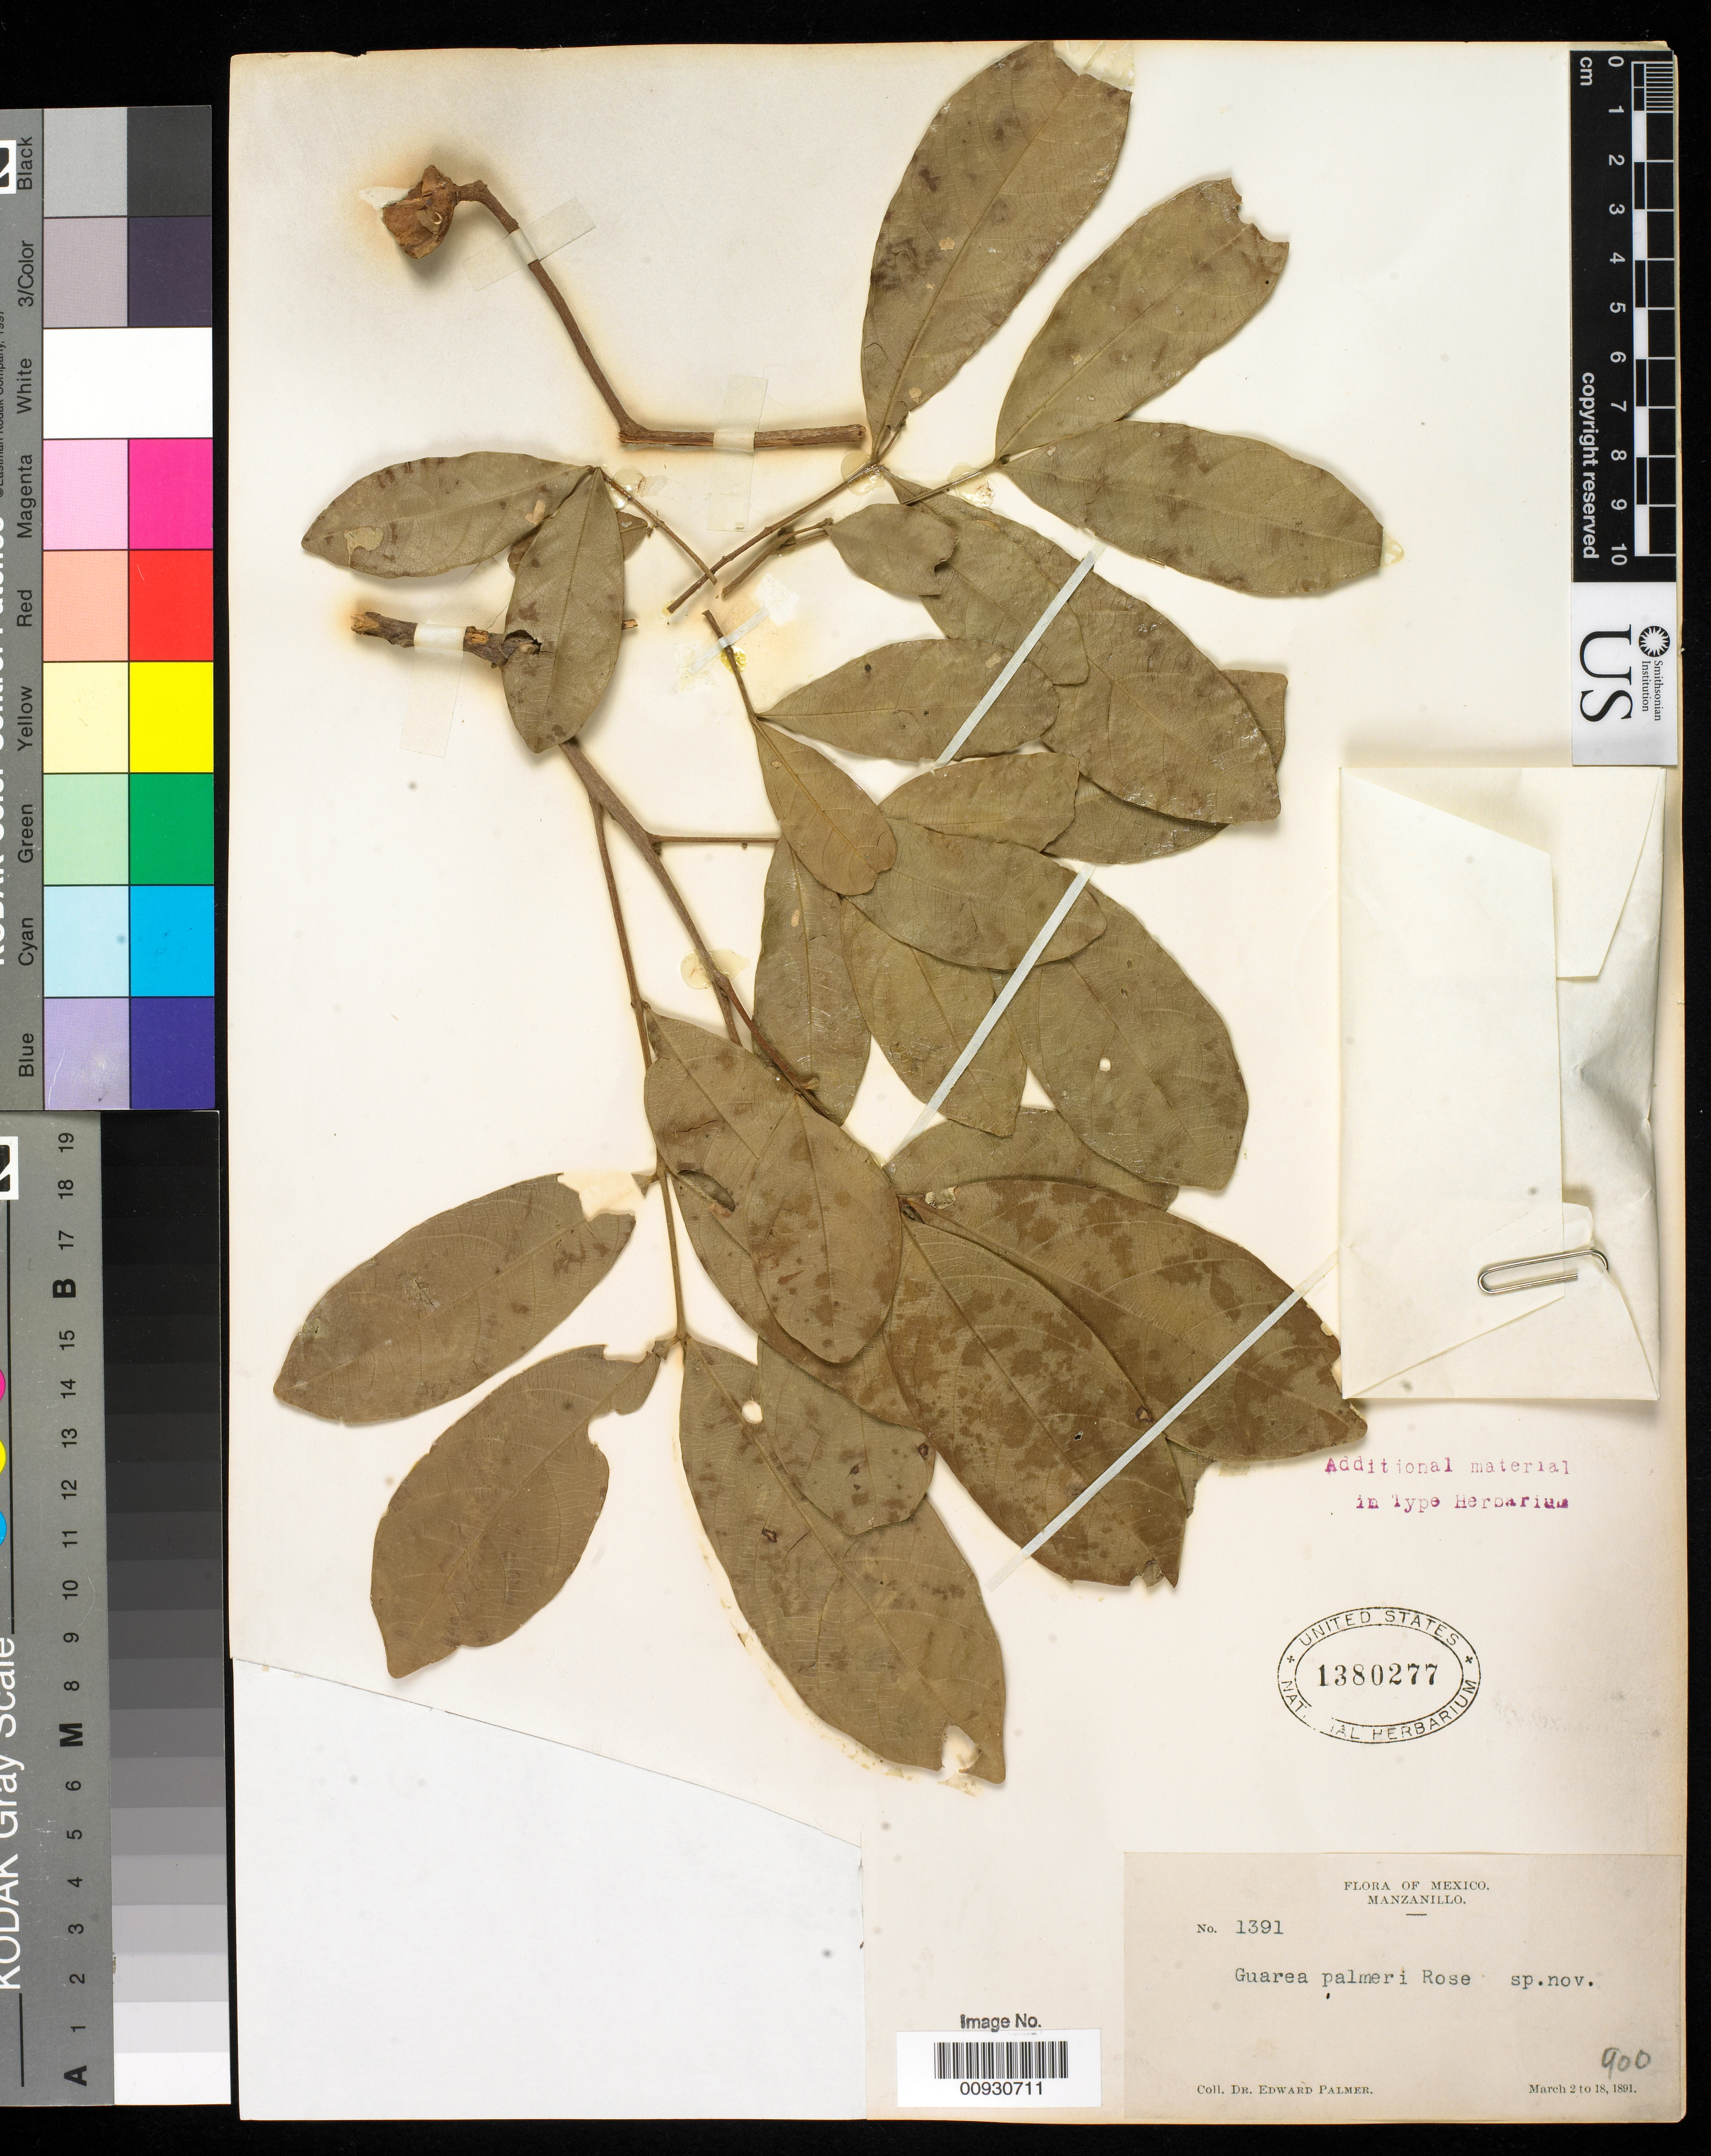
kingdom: Plantae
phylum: Tracheophyta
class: Magnoliopsida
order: Sapindales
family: Meliaceae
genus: Guarea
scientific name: Guarea palmeri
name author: Rose ex C. DC.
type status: Isotype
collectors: E. Palmer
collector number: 1391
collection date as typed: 02 Mar 1891 to 18 Mar 1891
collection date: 1891-03-02/1891-03-18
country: Mexico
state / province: Colima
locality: Manzanillo.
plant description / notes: Currently accepted name as cited by T.D. Pennington, Fl. Neotrop. Monogr. 28: 268 (1981); Pennington cites holotype at G.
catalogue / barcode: US 1380277